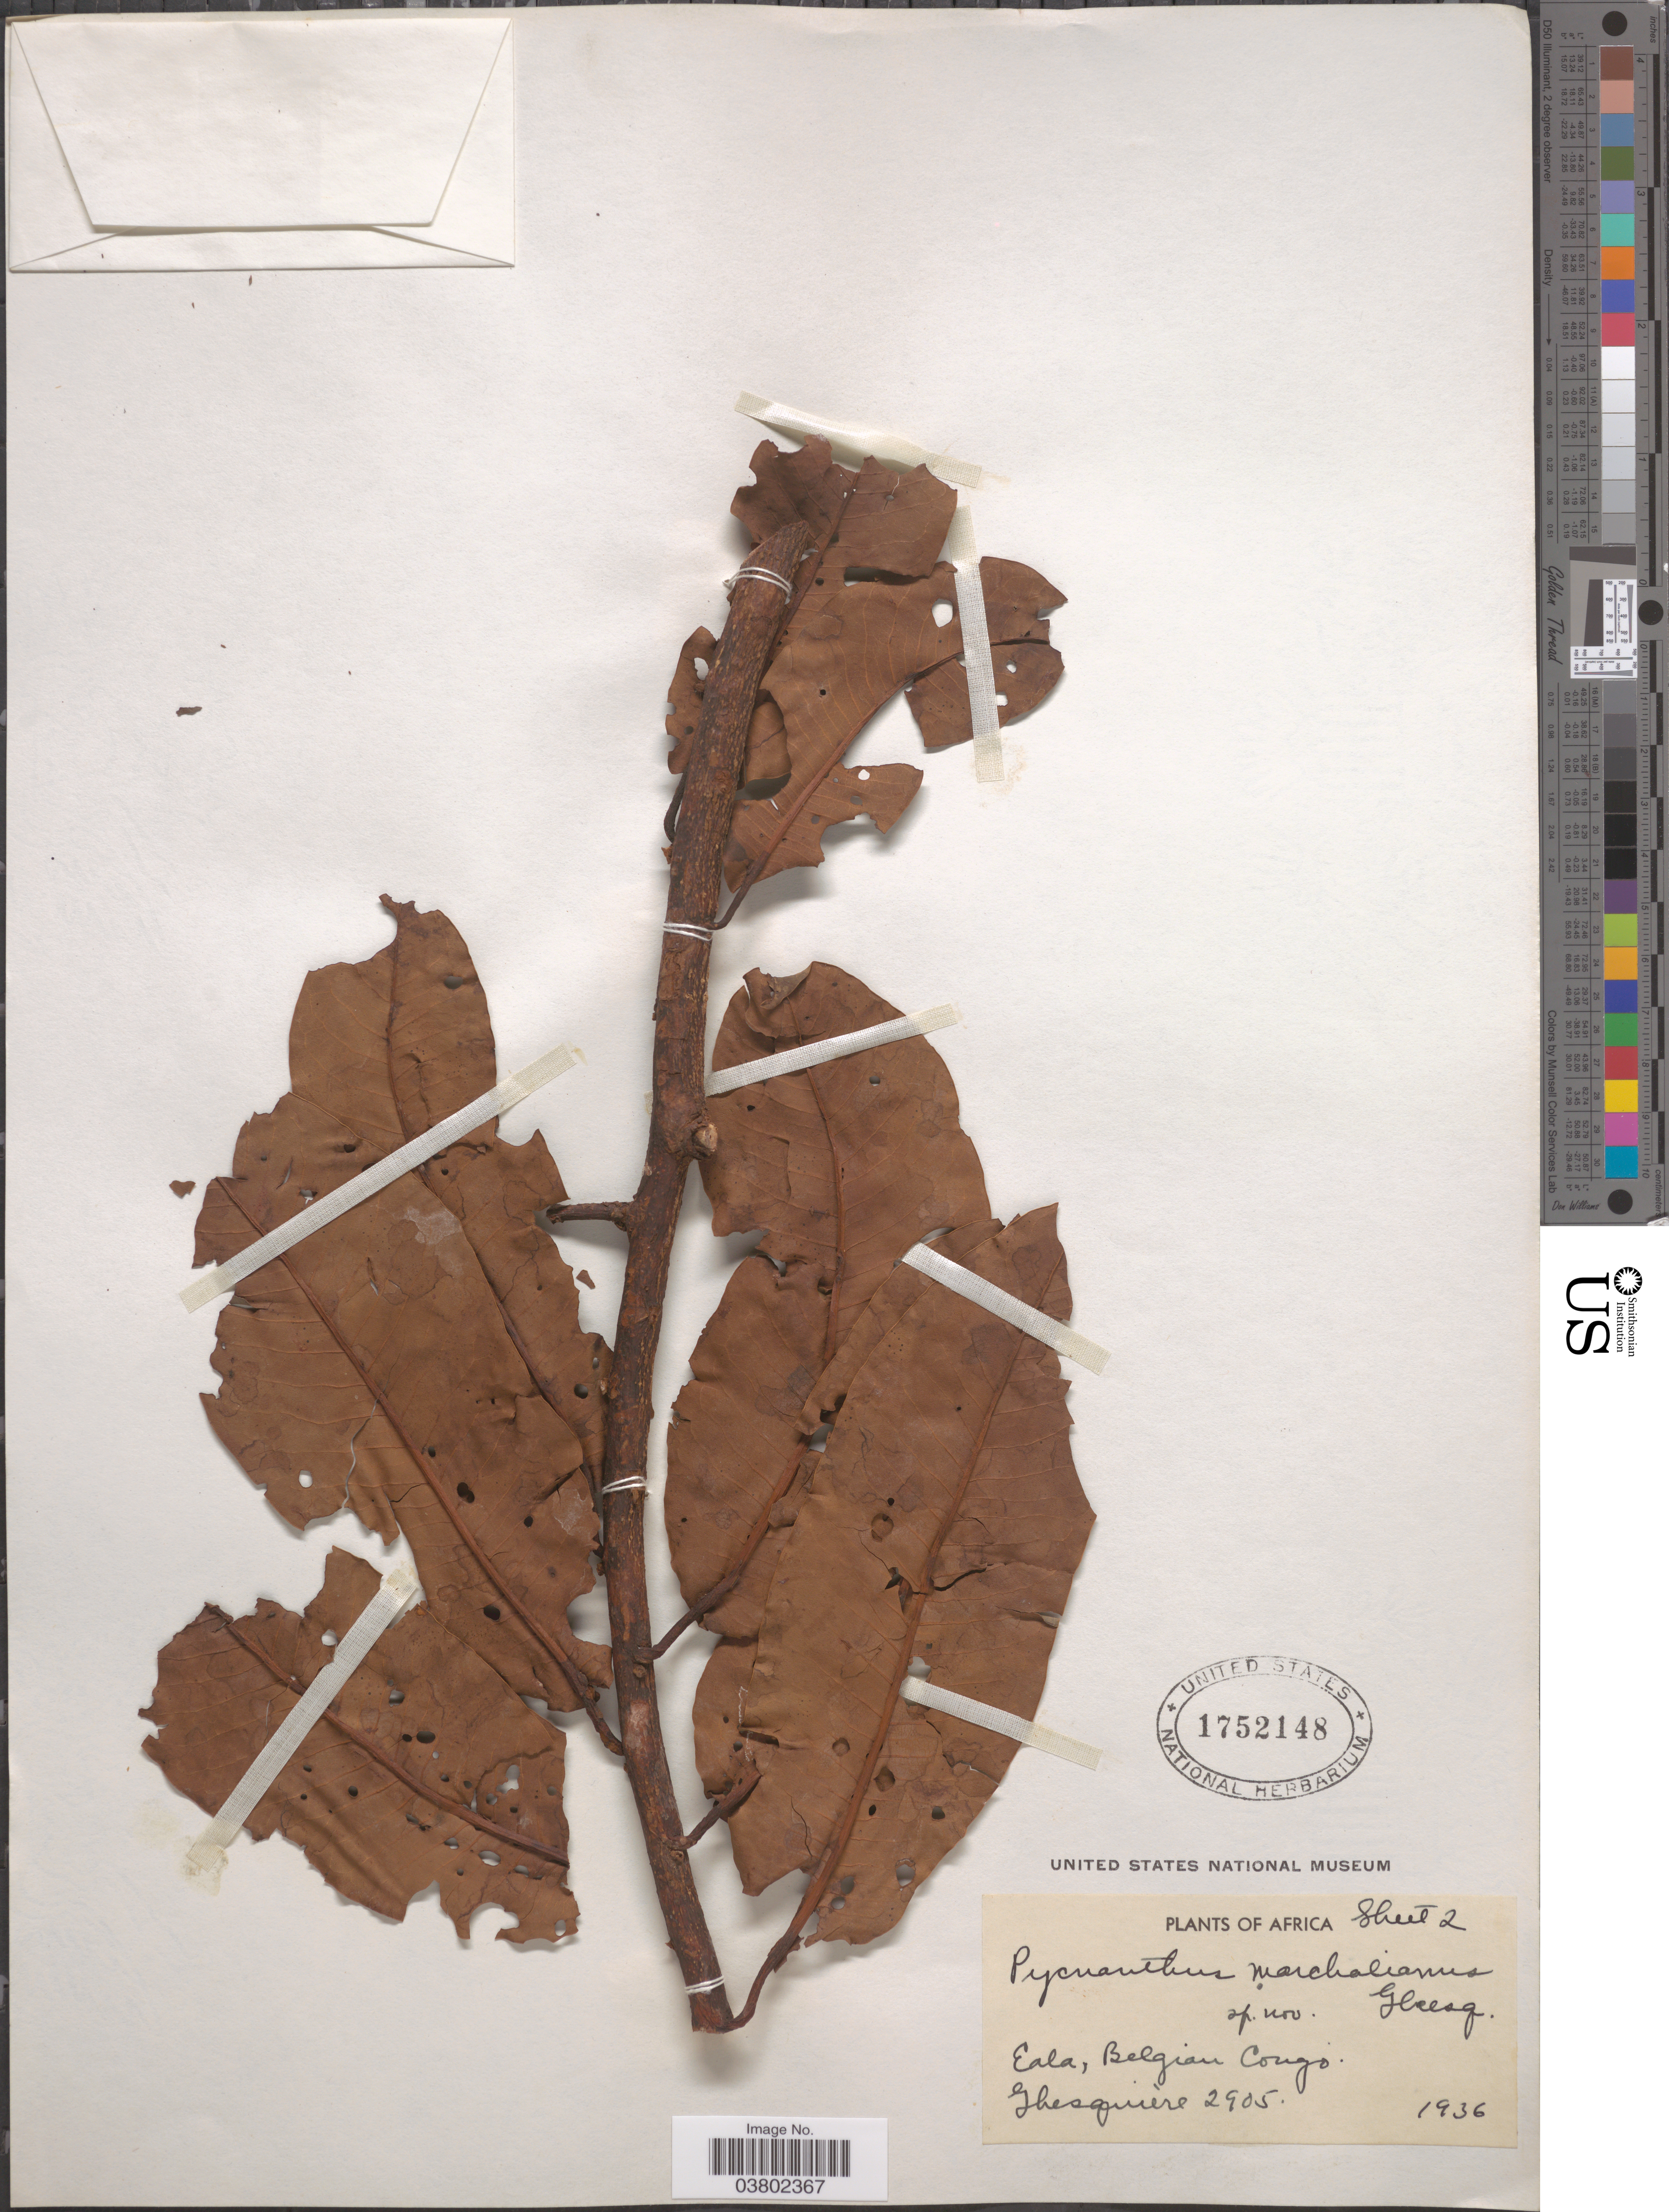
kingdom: Plantae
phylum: Tracheophyta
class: Magnoliopsida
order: Magnoliales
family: Myristicaceae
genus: Pycnanthus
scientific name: Pycnanthus marchalianus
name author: Ghesq.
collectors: Ghesquière.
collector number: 2905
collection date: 1936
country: Congo, Democratic Republic of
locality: Eala, Belgian Congo.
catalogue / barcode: US 1752148